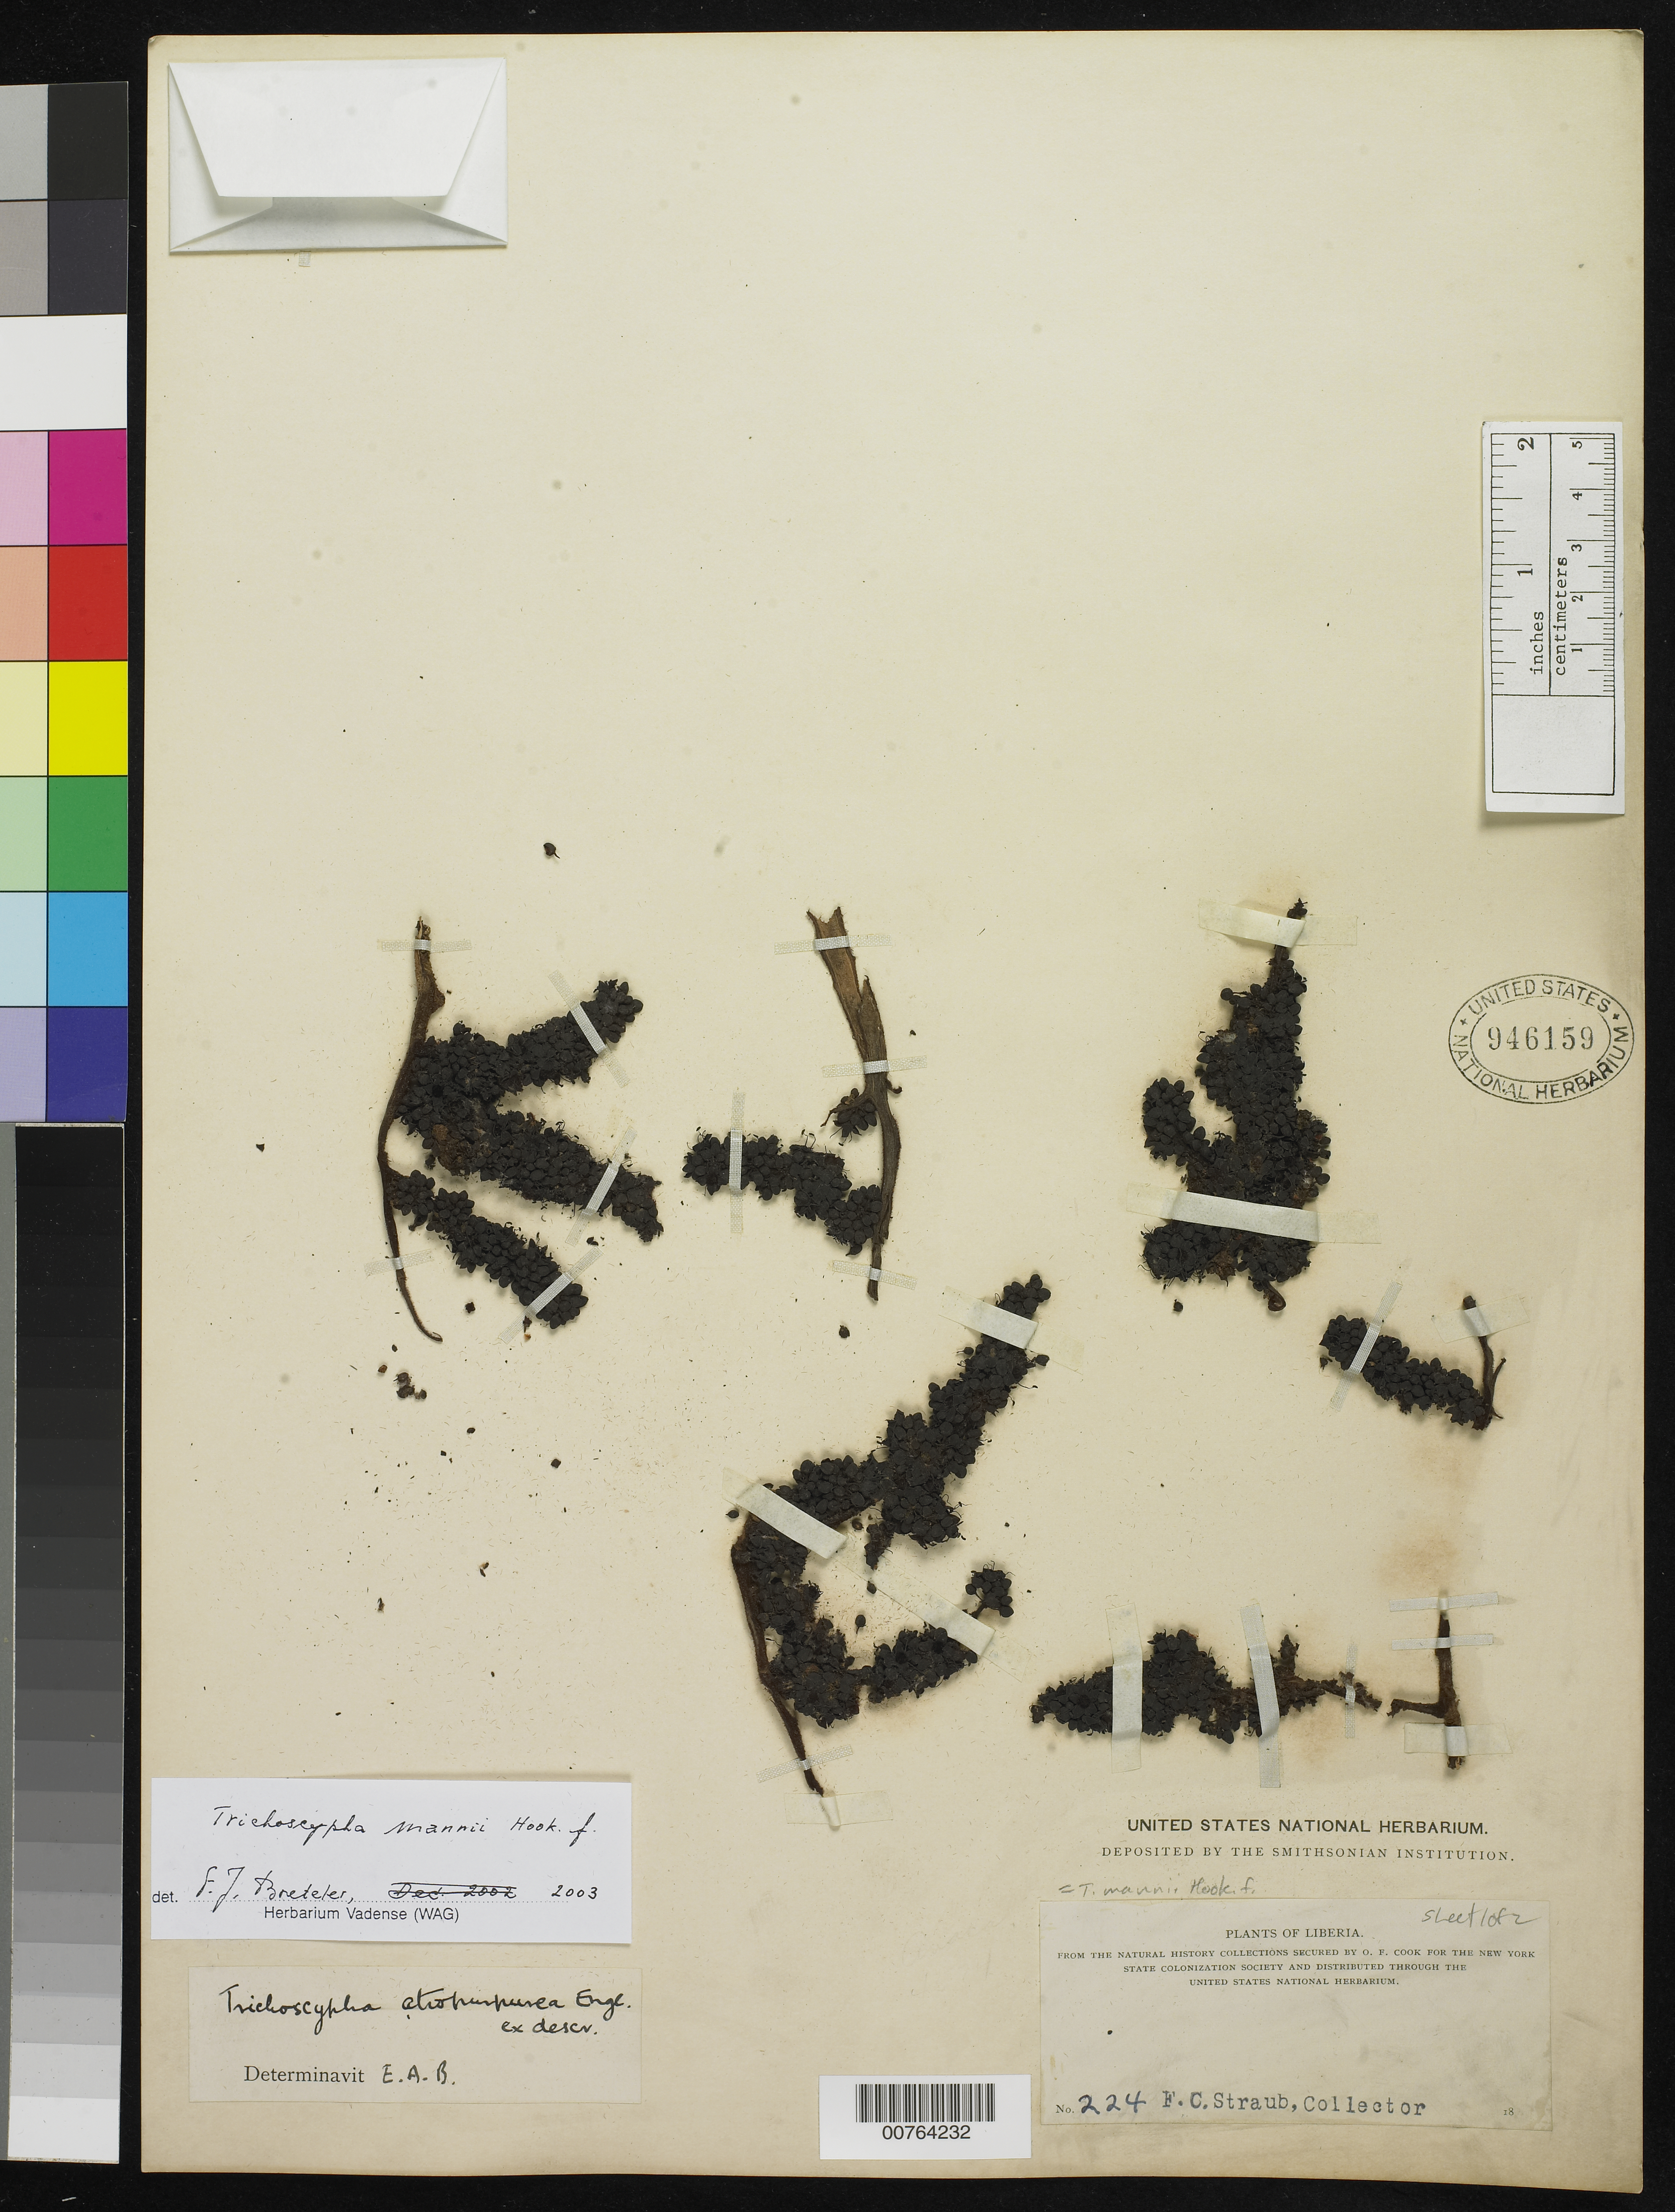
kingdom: Plantae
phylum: Tracheophyta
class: Magnoliopsida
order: Sapindales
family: Anacardiaceae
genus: Trichoscypha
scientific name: Trichoscypha mannii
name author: Hook. f.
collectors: F. Straub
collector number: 224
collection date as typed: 18--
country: Liberia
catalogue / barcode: US 946159